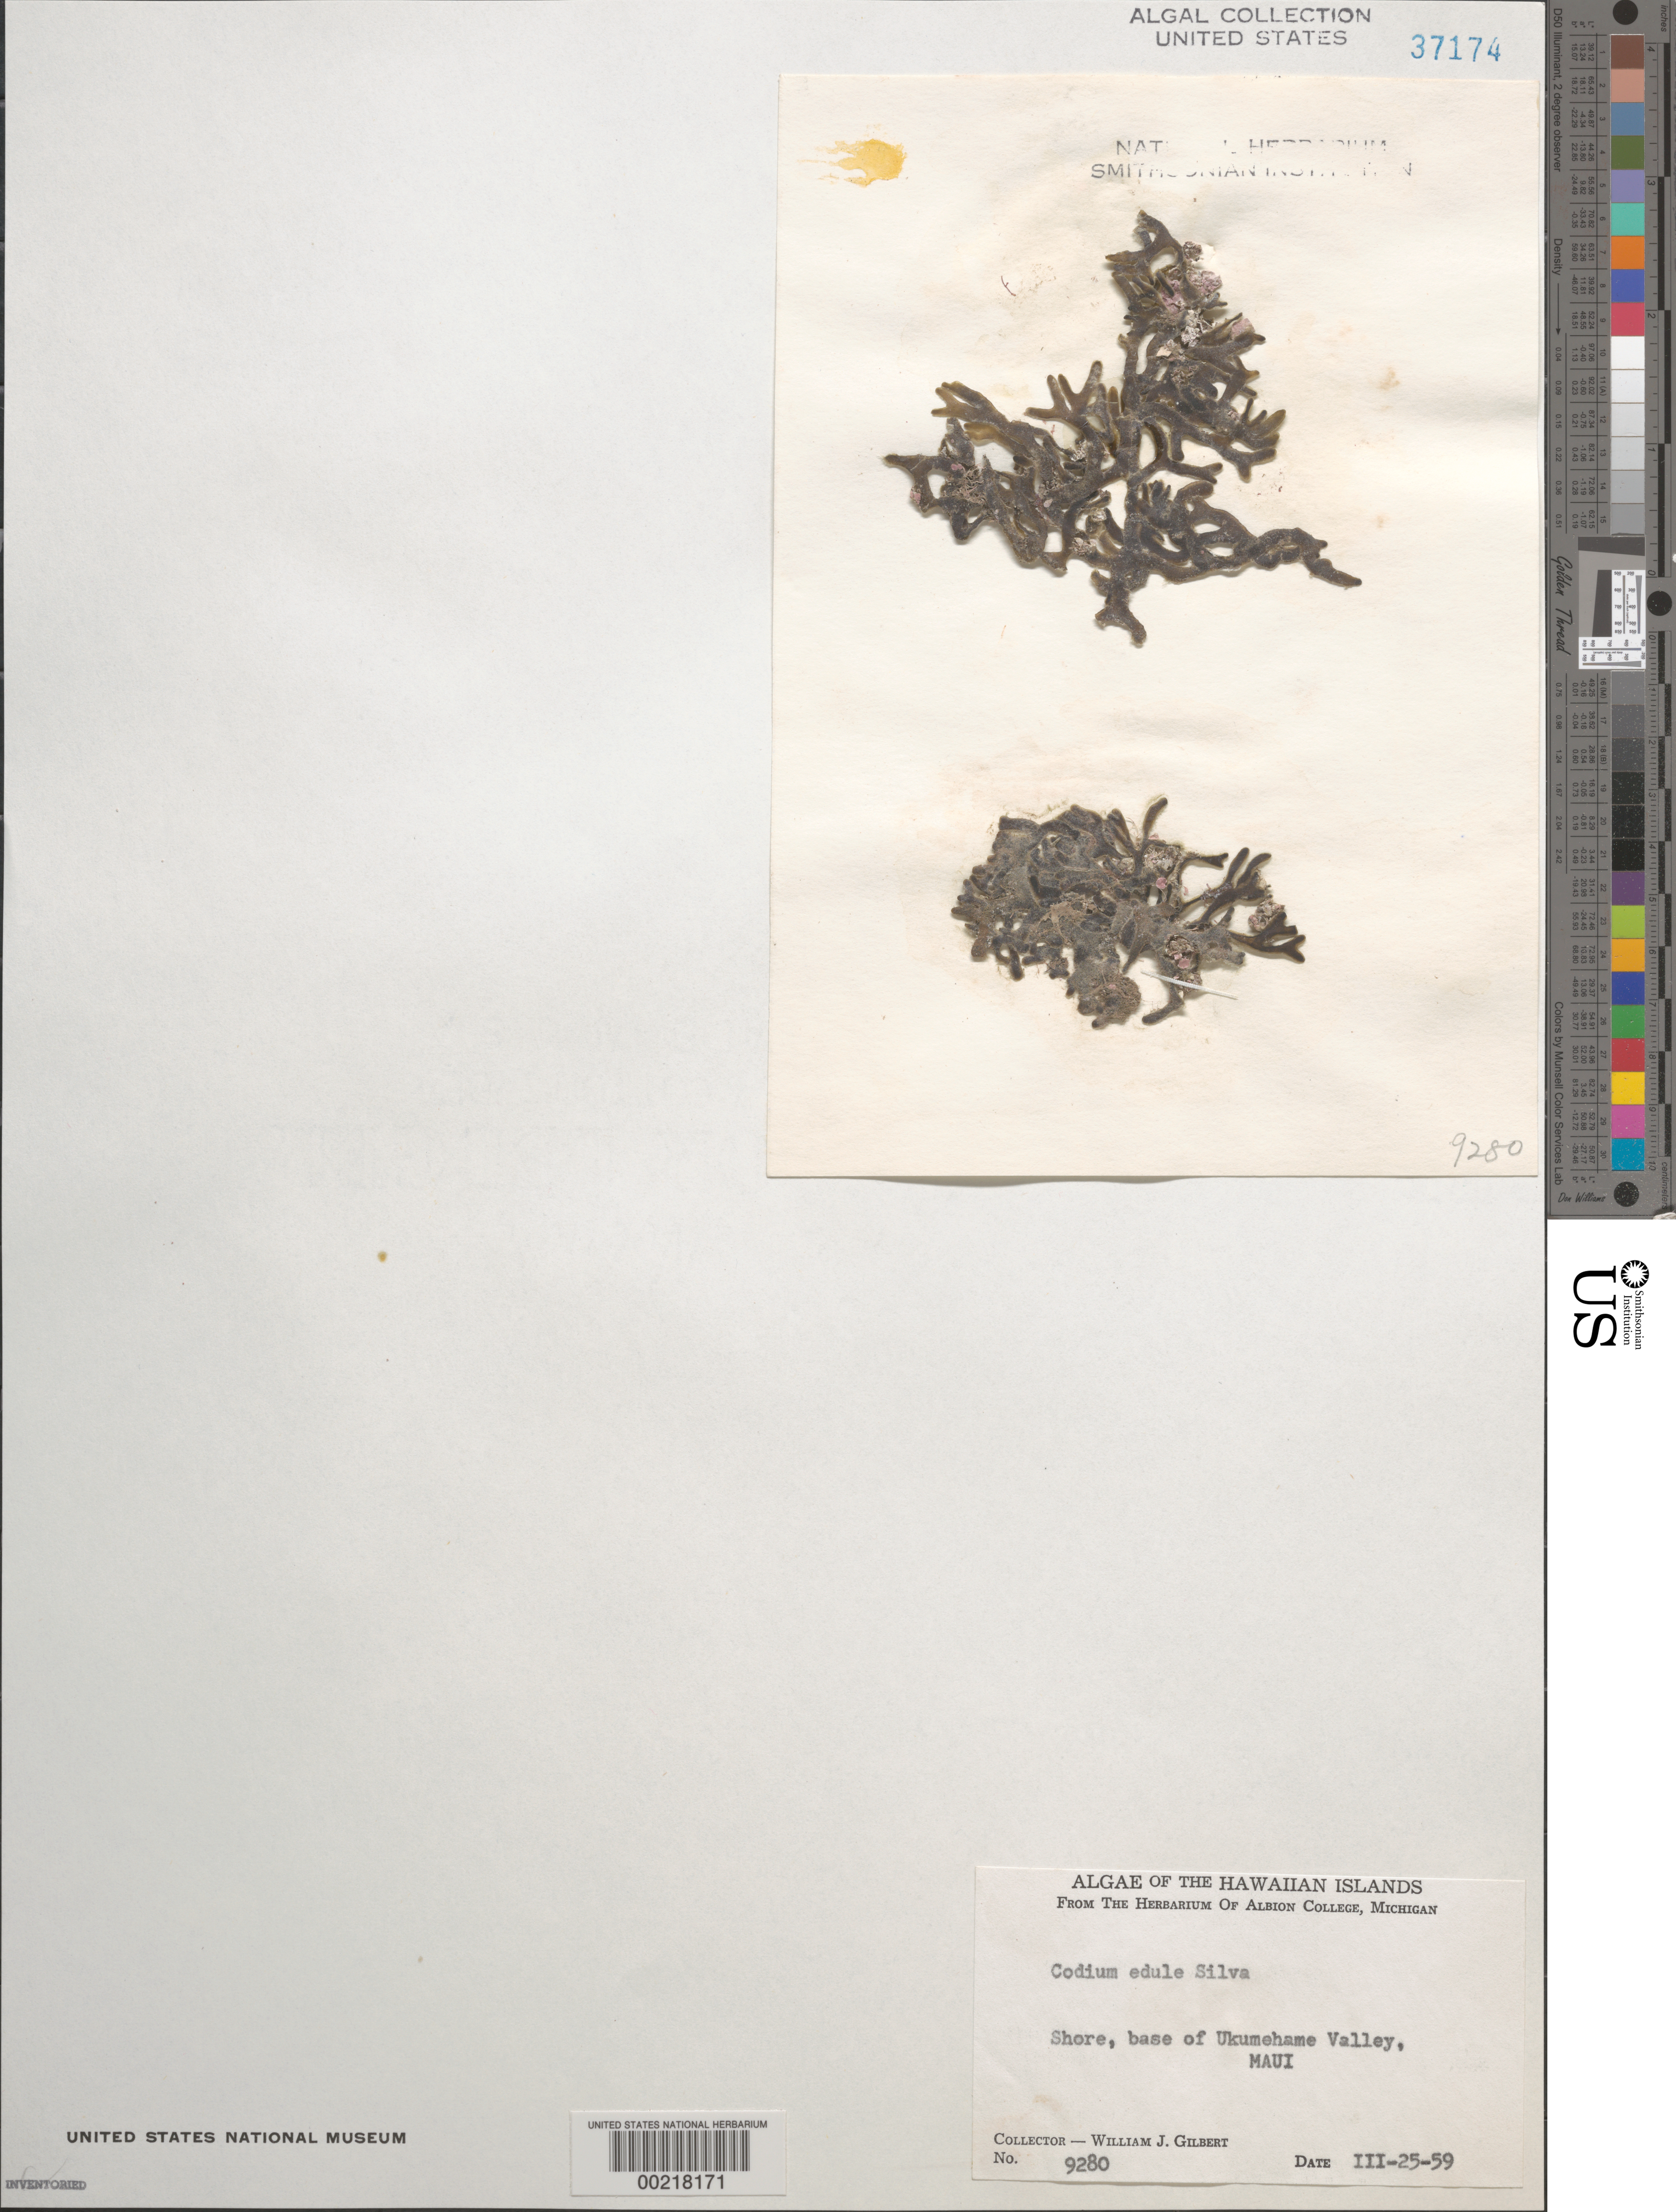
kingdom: Plantae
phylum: Chlorophyta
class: Ulvophyceae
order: Bryopsidales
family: Codiaceae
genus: Codium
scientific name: Codium edule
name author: P.C. Silva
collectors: W. J. Gilbert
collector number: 9280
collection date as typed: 25 Mar 1959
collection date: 1959-03-25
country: United States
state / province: Hawaii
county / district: Maui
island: Maui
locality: Ukumehame Valley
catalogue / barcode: US 37174